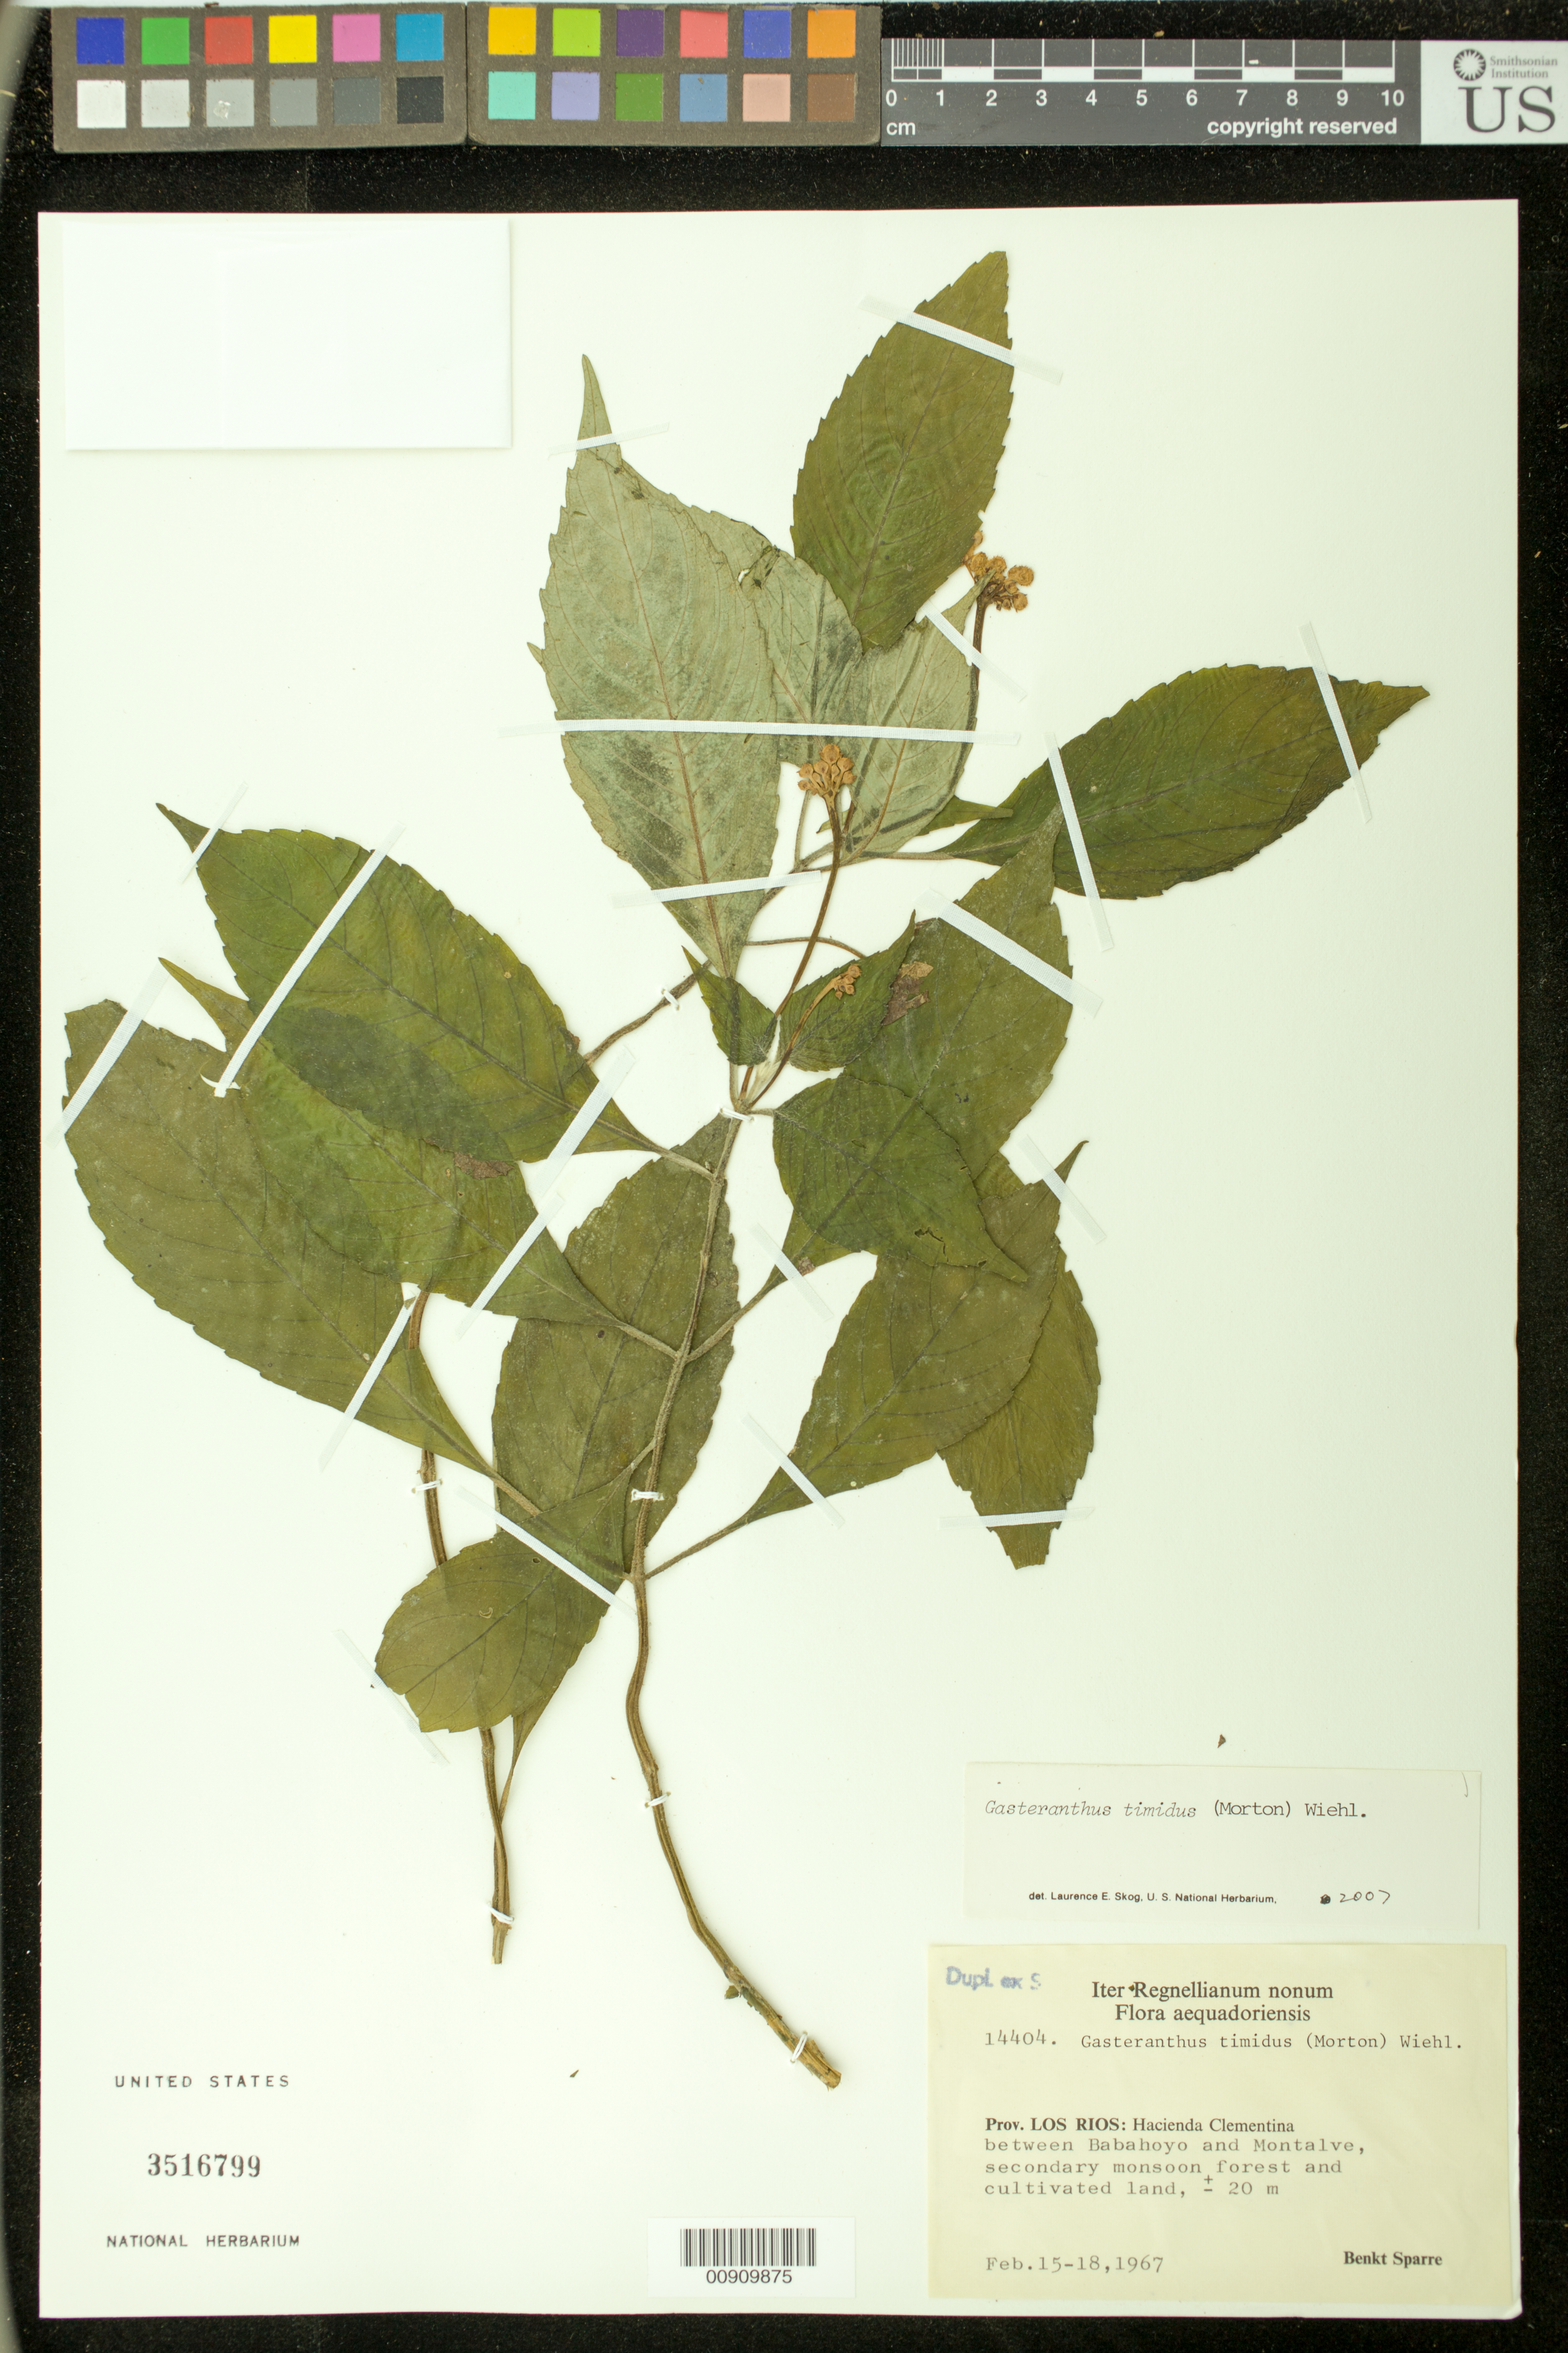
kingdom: Plantae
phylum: Tracheophyta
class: Magnoliopsida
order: Lamiales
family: Gesneriaceae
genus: Gasteranthus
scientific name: Gasteranthus timidus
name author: (C.V. Morton) Wiehler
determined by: Skog, Laurence E.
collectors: B. Sparre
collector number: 14404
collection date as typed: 15-18 Feb 1967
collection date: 1967-02-15/1967-02-18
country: Ecuador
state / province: Los Ríos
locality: Prov. Los Rios: Hacienda Clementina between Babahoyo and Montalve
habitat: Secondary monsoon forest and cultivated land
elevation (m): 20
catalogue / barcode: US 3516799